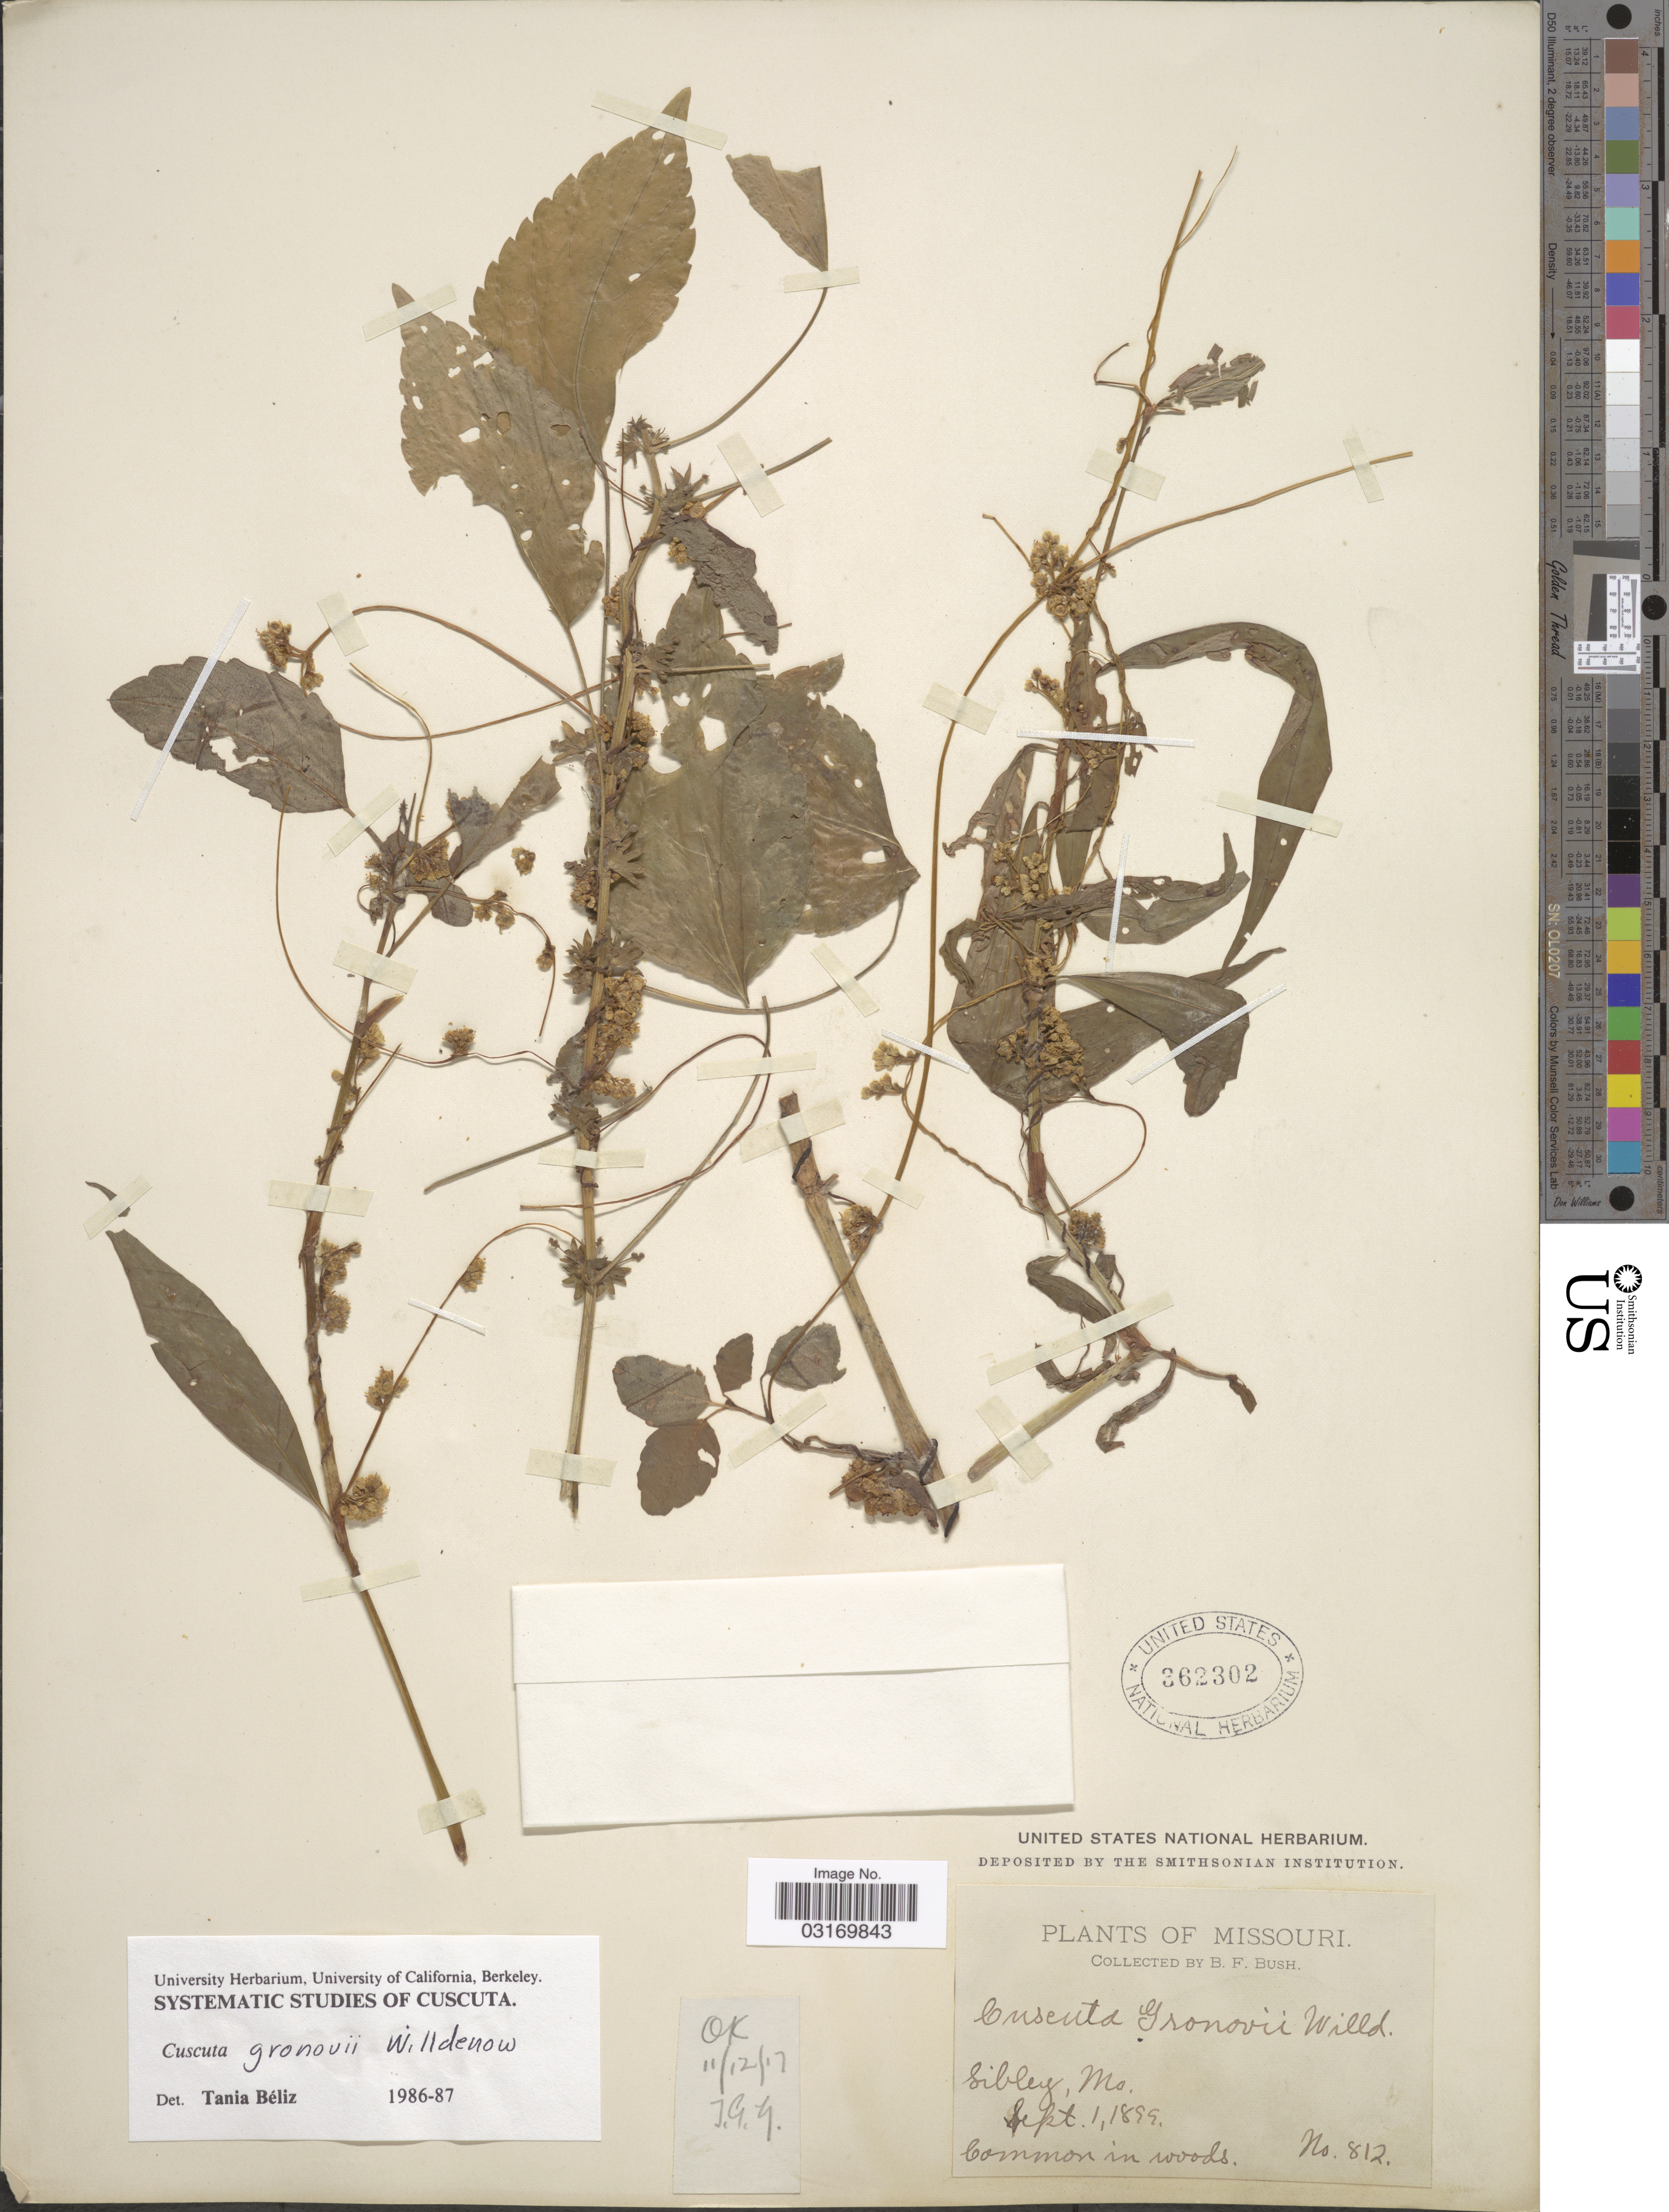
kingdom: Plantae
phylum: Tracheophyta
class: Magnoliopsida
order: Solanales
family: Convolvulaceae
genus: Cuscuta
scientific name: Cuscuta gronovii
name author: Willd. ex Schult.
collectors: B. F. Bush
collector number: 812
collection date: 1899-09-01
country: United States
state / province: Missouri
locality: Sibley.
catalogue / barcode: US 362302